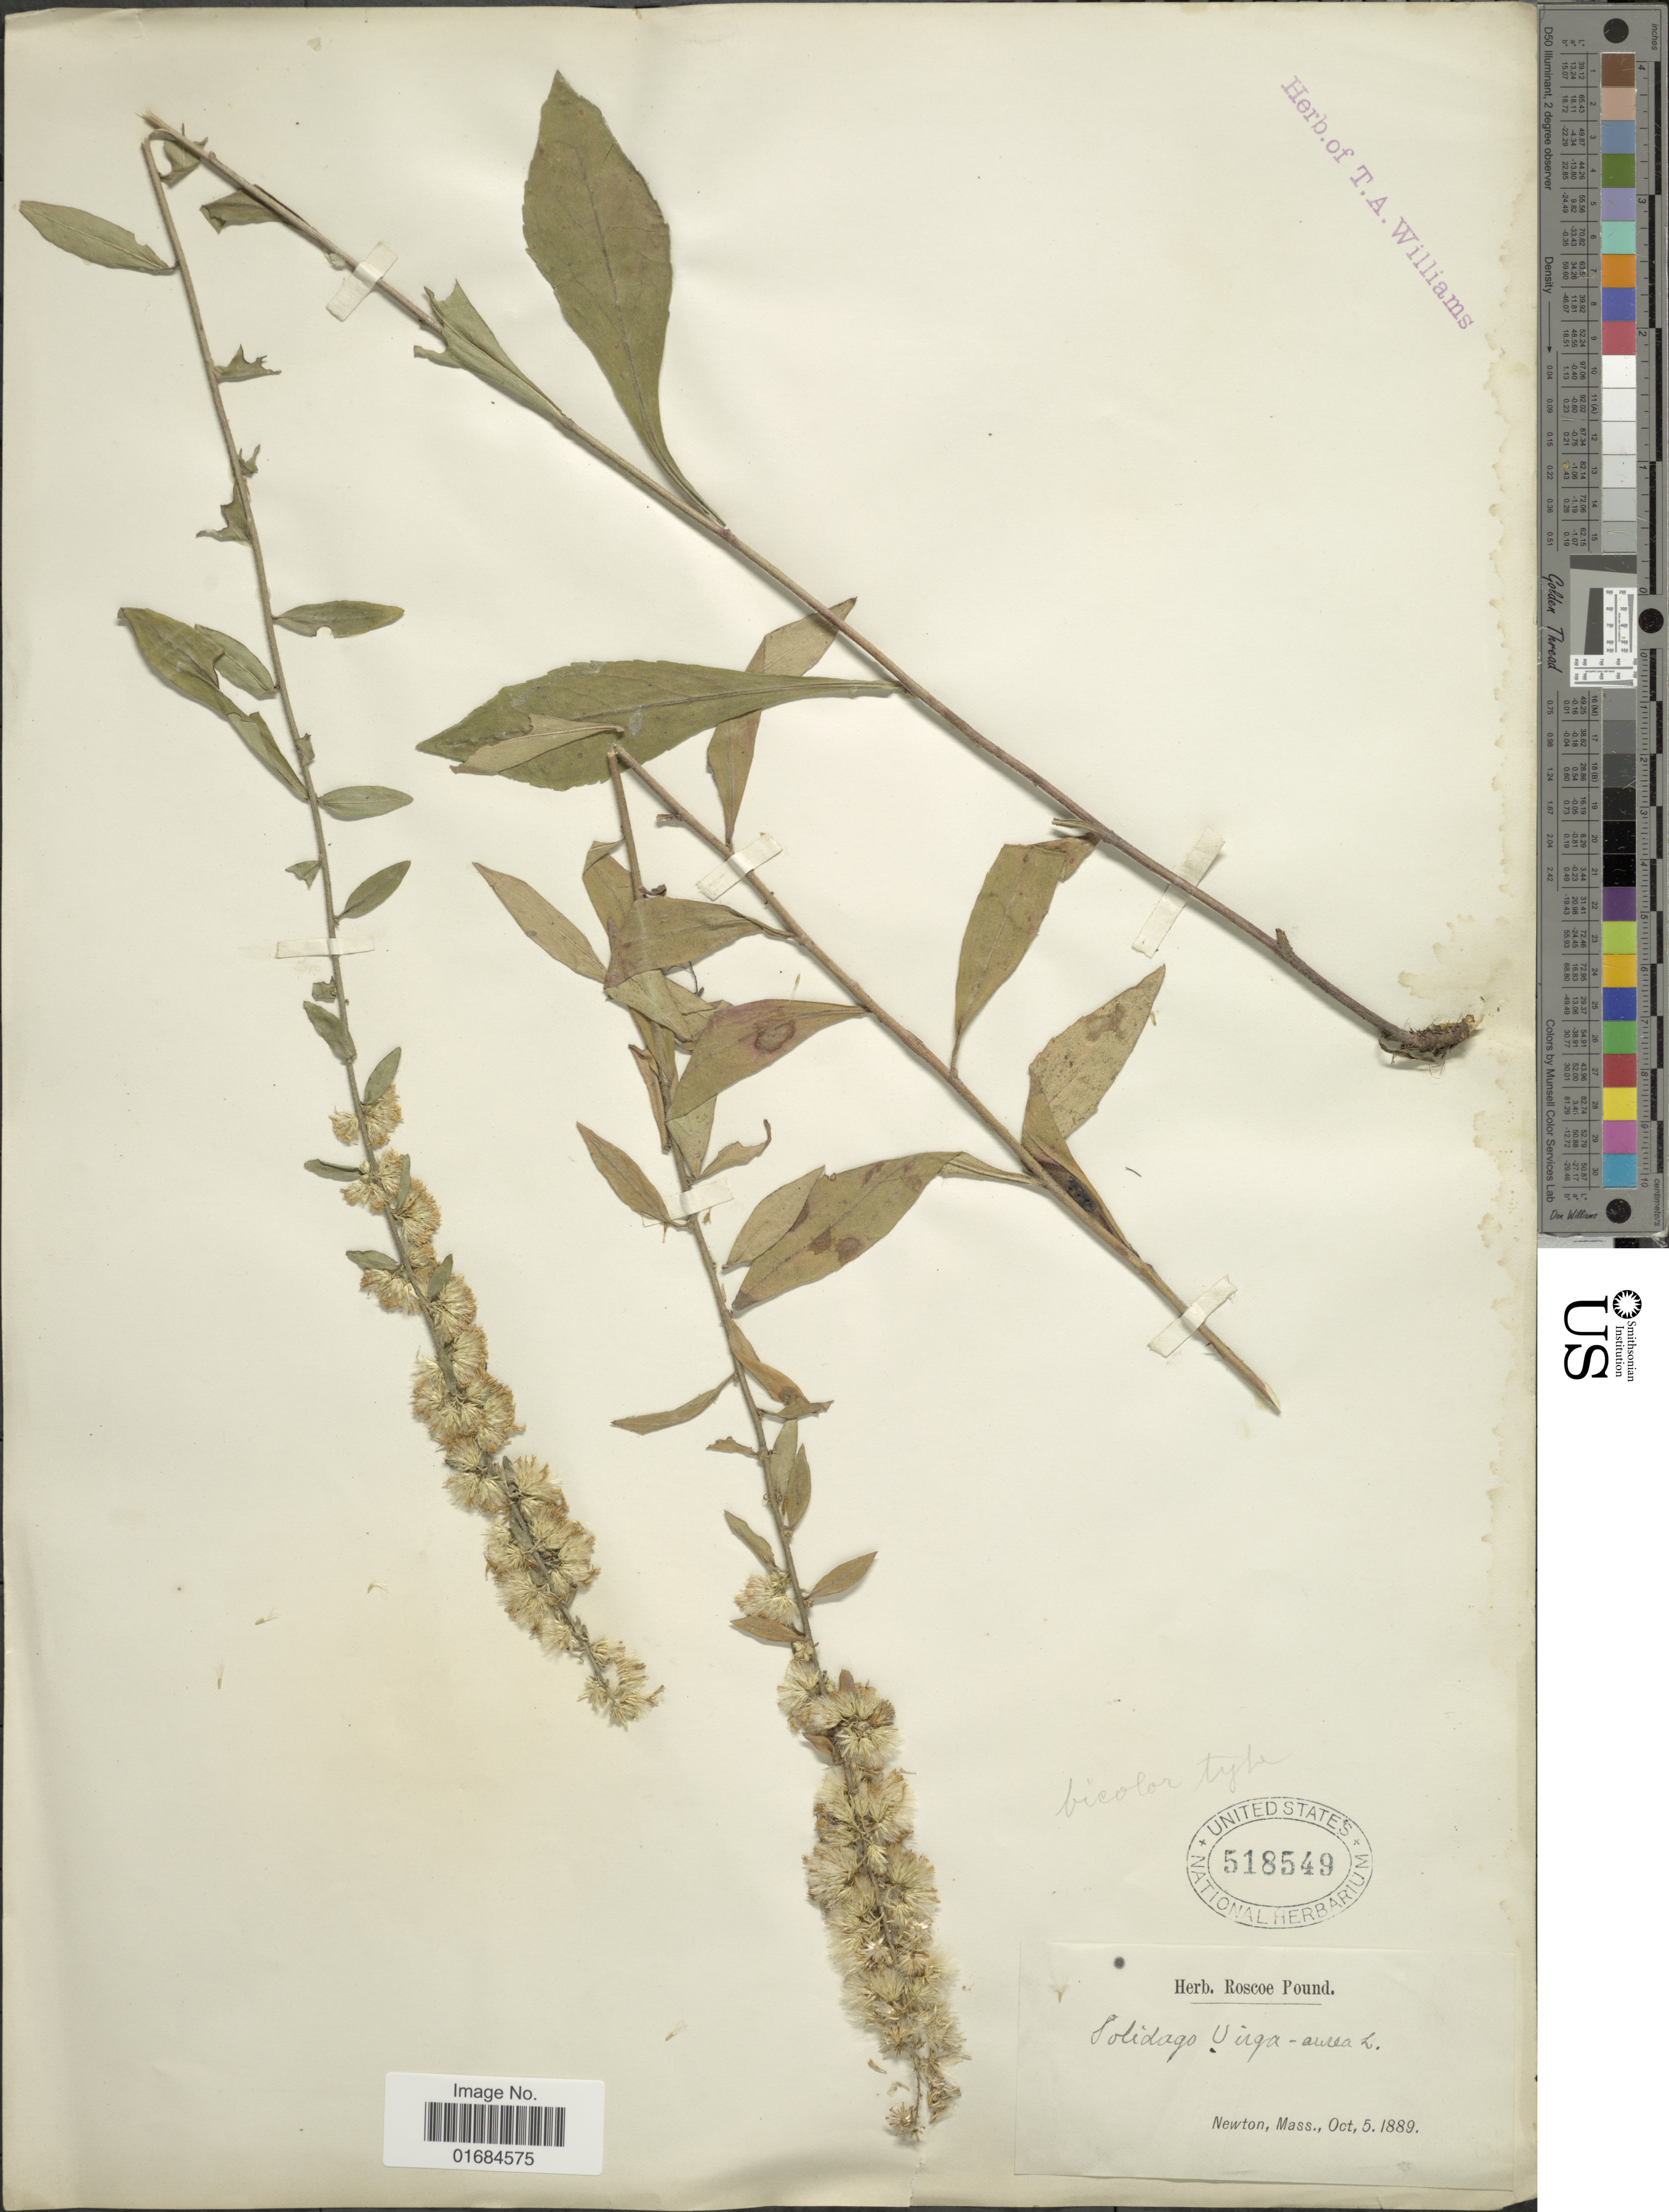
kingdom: Plantae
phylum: Tracheophyta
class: Magnoliopsida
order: Asterales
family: Asteraceae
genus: Solidago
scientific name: Solidago bicolor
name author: L.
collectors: ex herb. Roscoe Pound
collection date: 1889-10-05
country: United States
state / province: Massachusetts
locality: Newton.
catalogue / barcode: US 518549